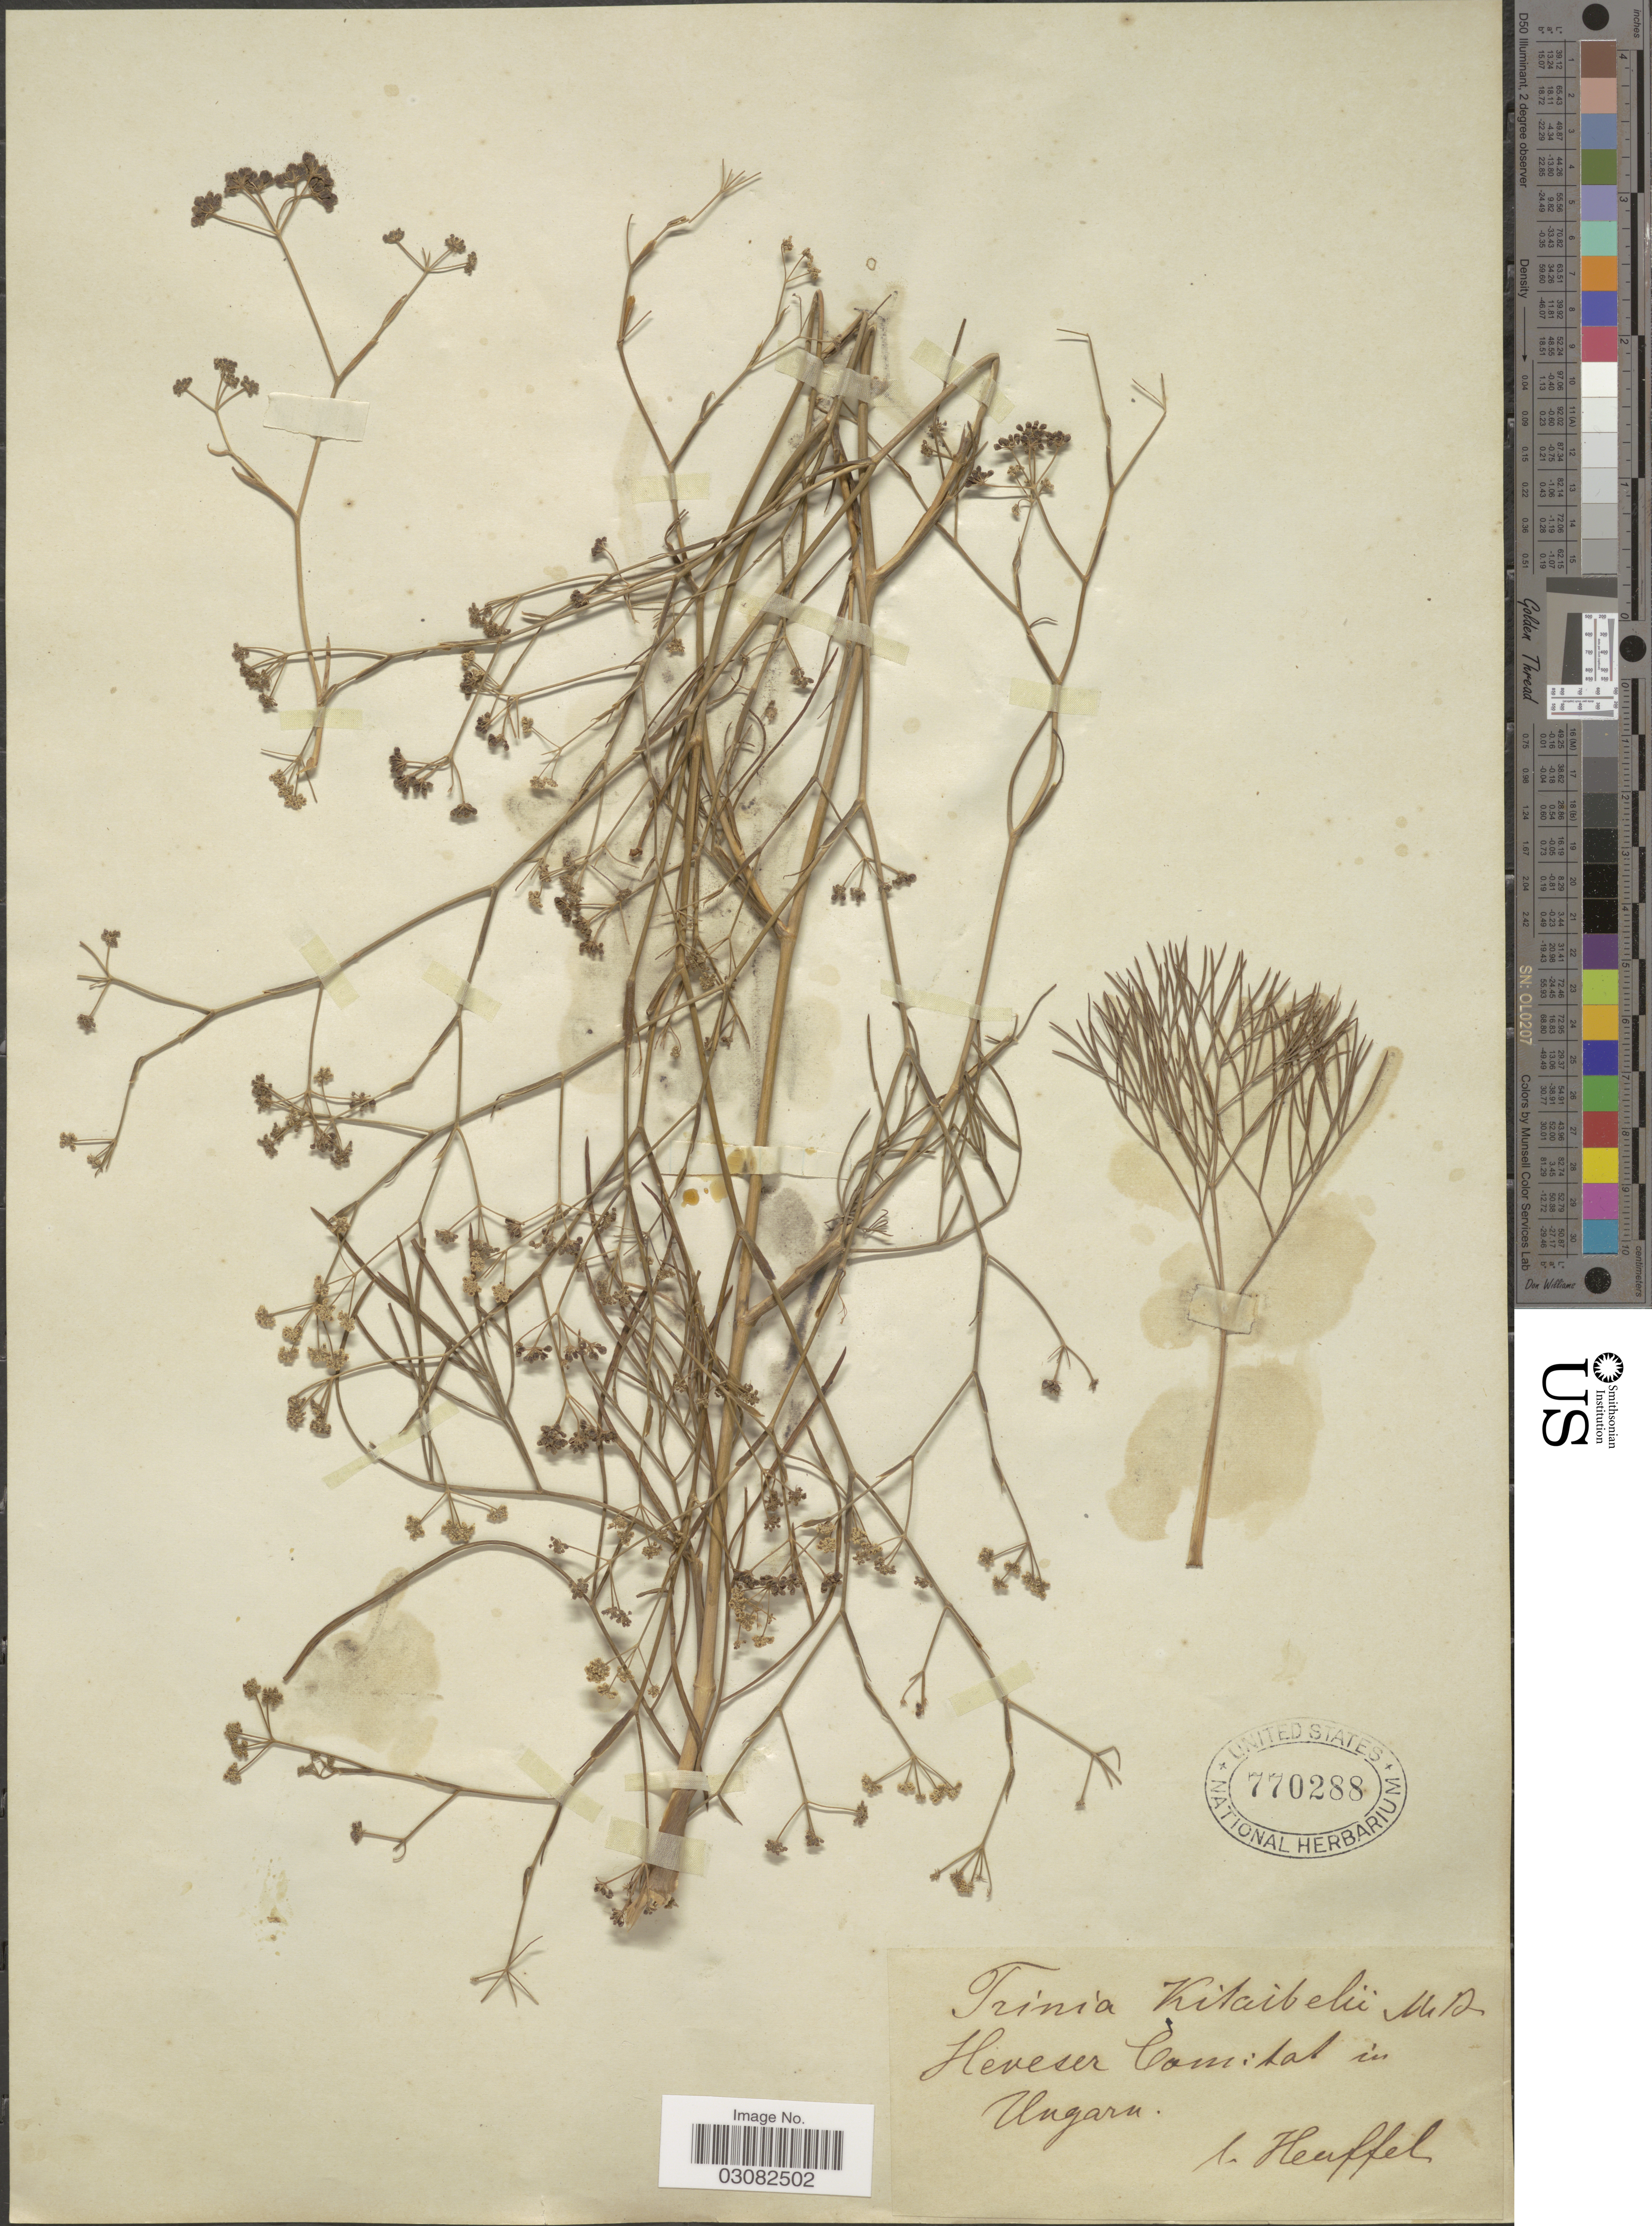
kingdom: Plantae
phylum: Tracheophyta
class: Magnoliopsida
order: Apiales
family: Apiaceae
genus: Trinia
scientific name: Trinia kitaibelii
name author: M. Bieb.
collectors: L. Heuffel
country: Hungary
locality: Heveser Comitat in Ungarn.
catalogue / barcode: US 770288